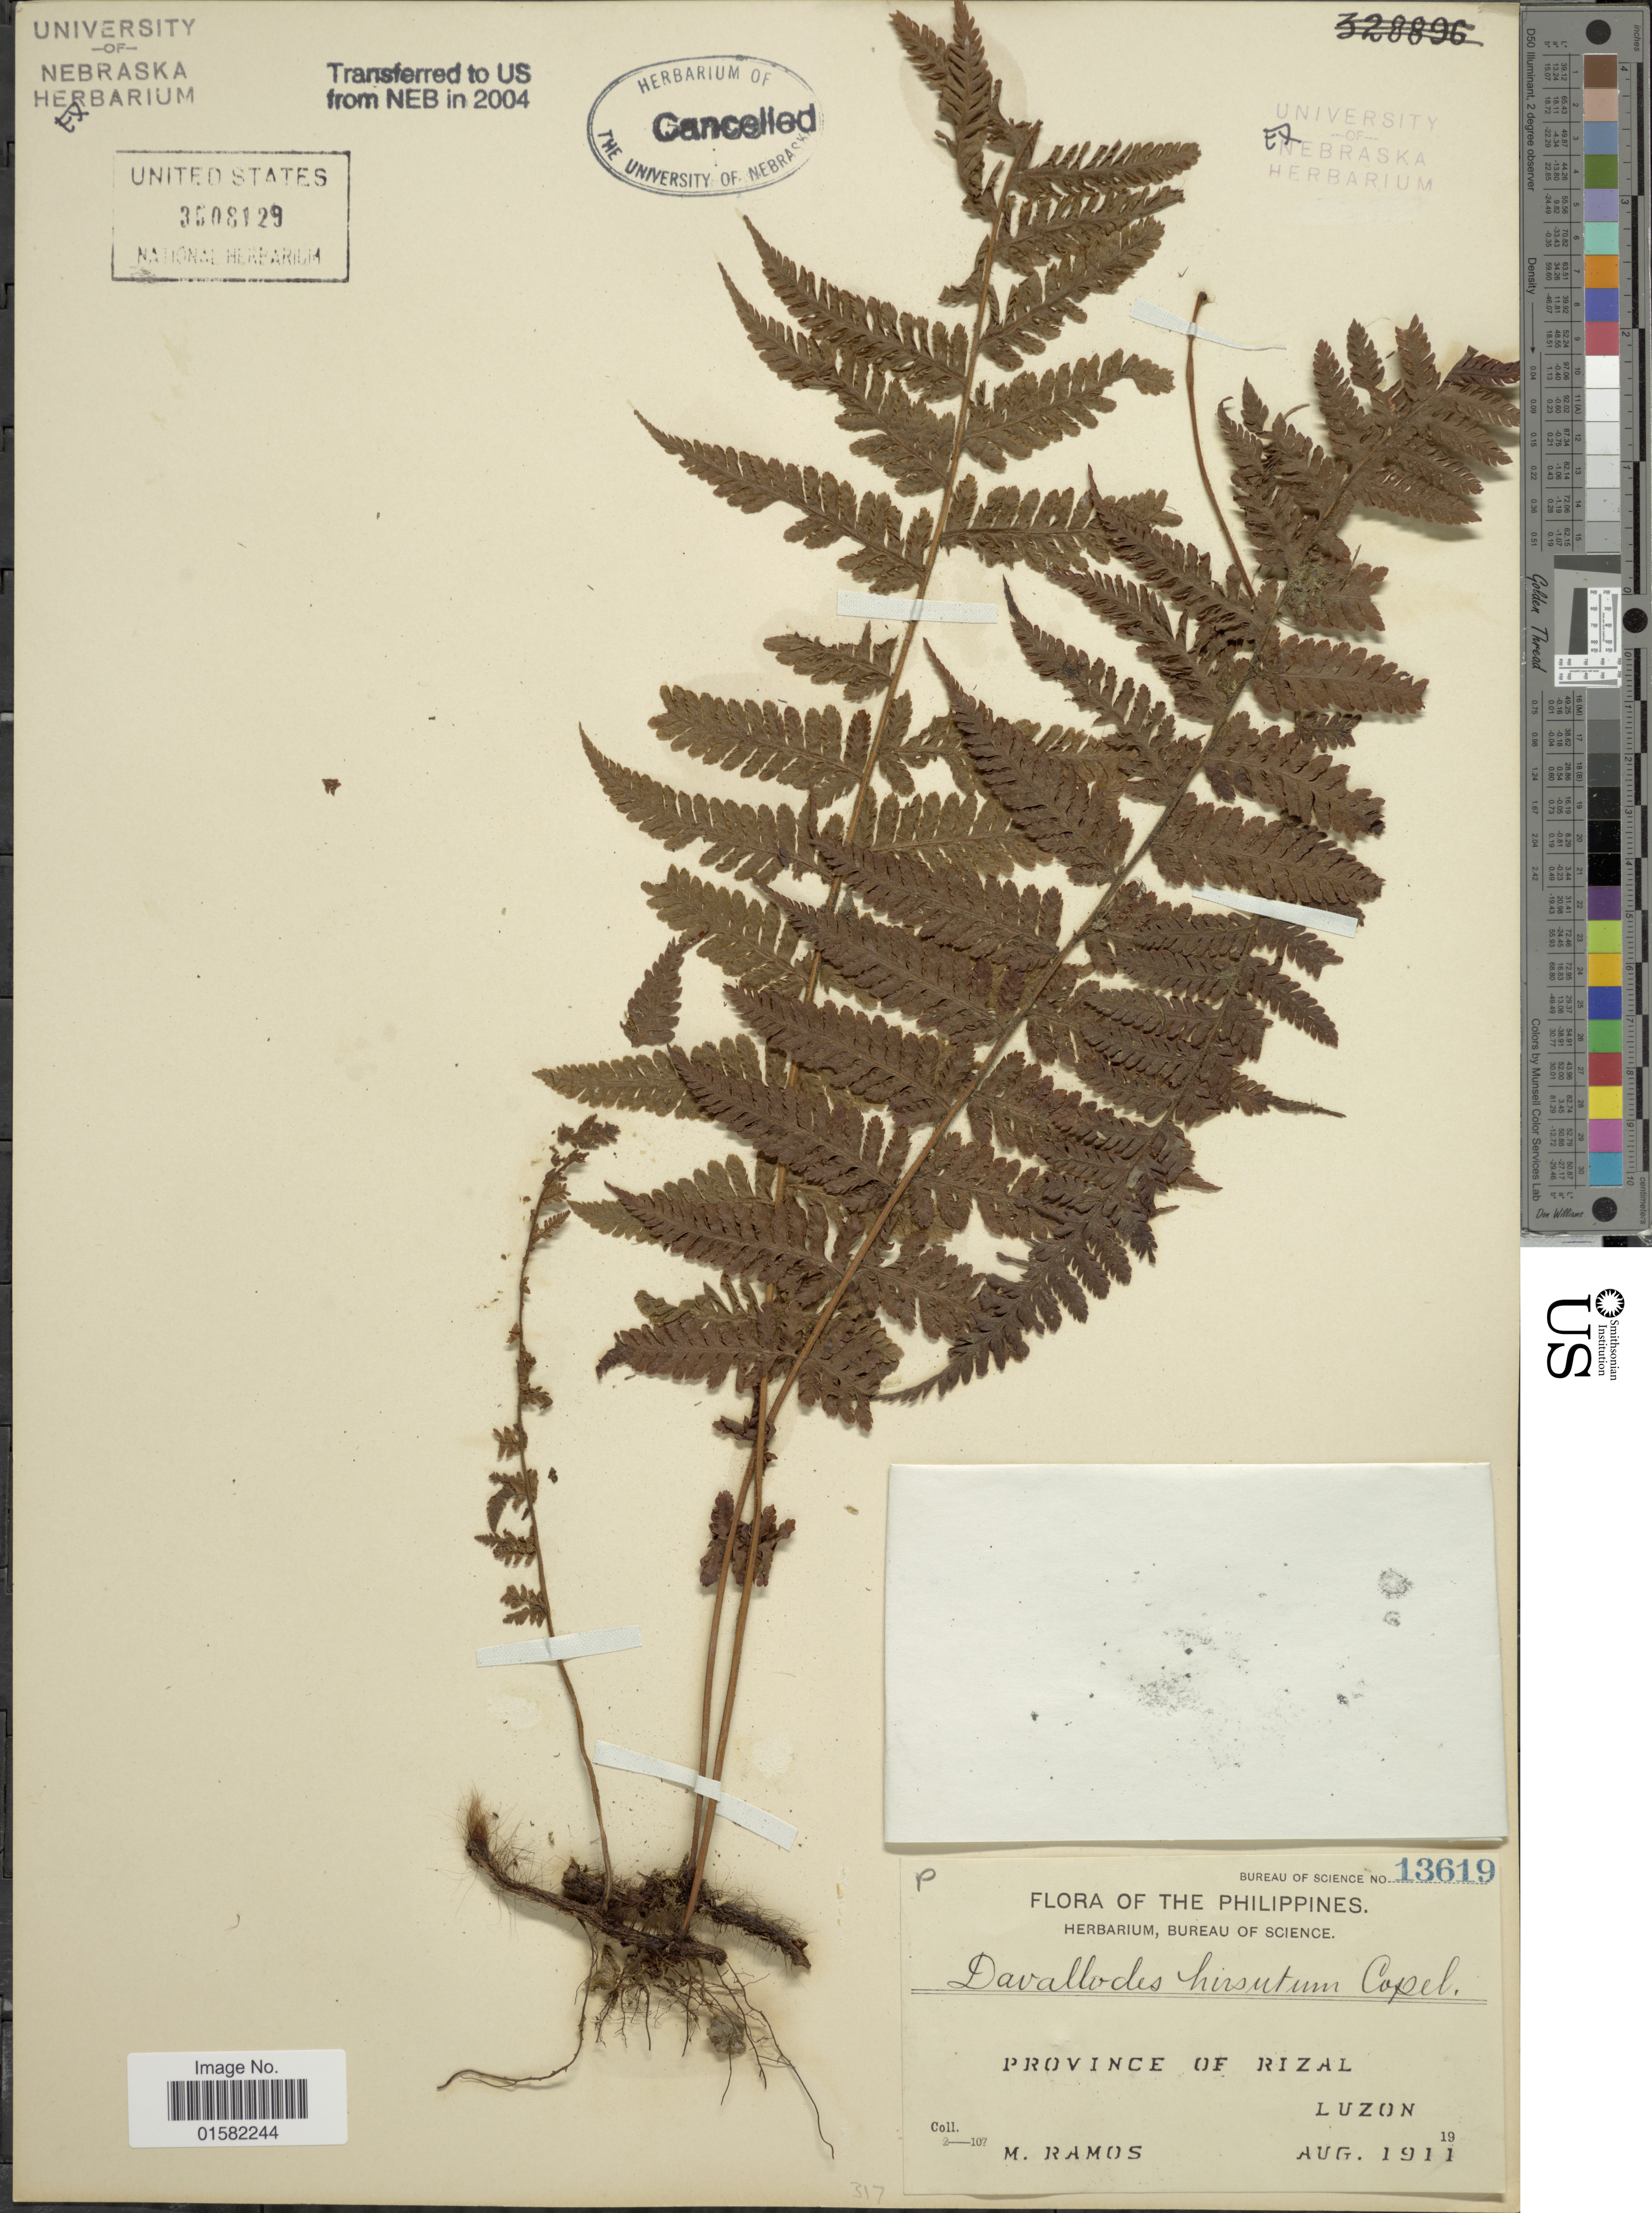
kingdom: Plantae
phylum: Tracheophyta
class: Polypodiopsida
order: Polypodiales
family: Davalliaceae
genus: Davallodes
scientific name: Davallodes hirsutum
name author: (J. Sm.) Copel.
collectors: M. Ramos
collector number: Bureau of Science 13619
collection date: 1911-08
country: Philippines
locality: Province of Rizal, Luzon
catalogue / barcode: US 3508129